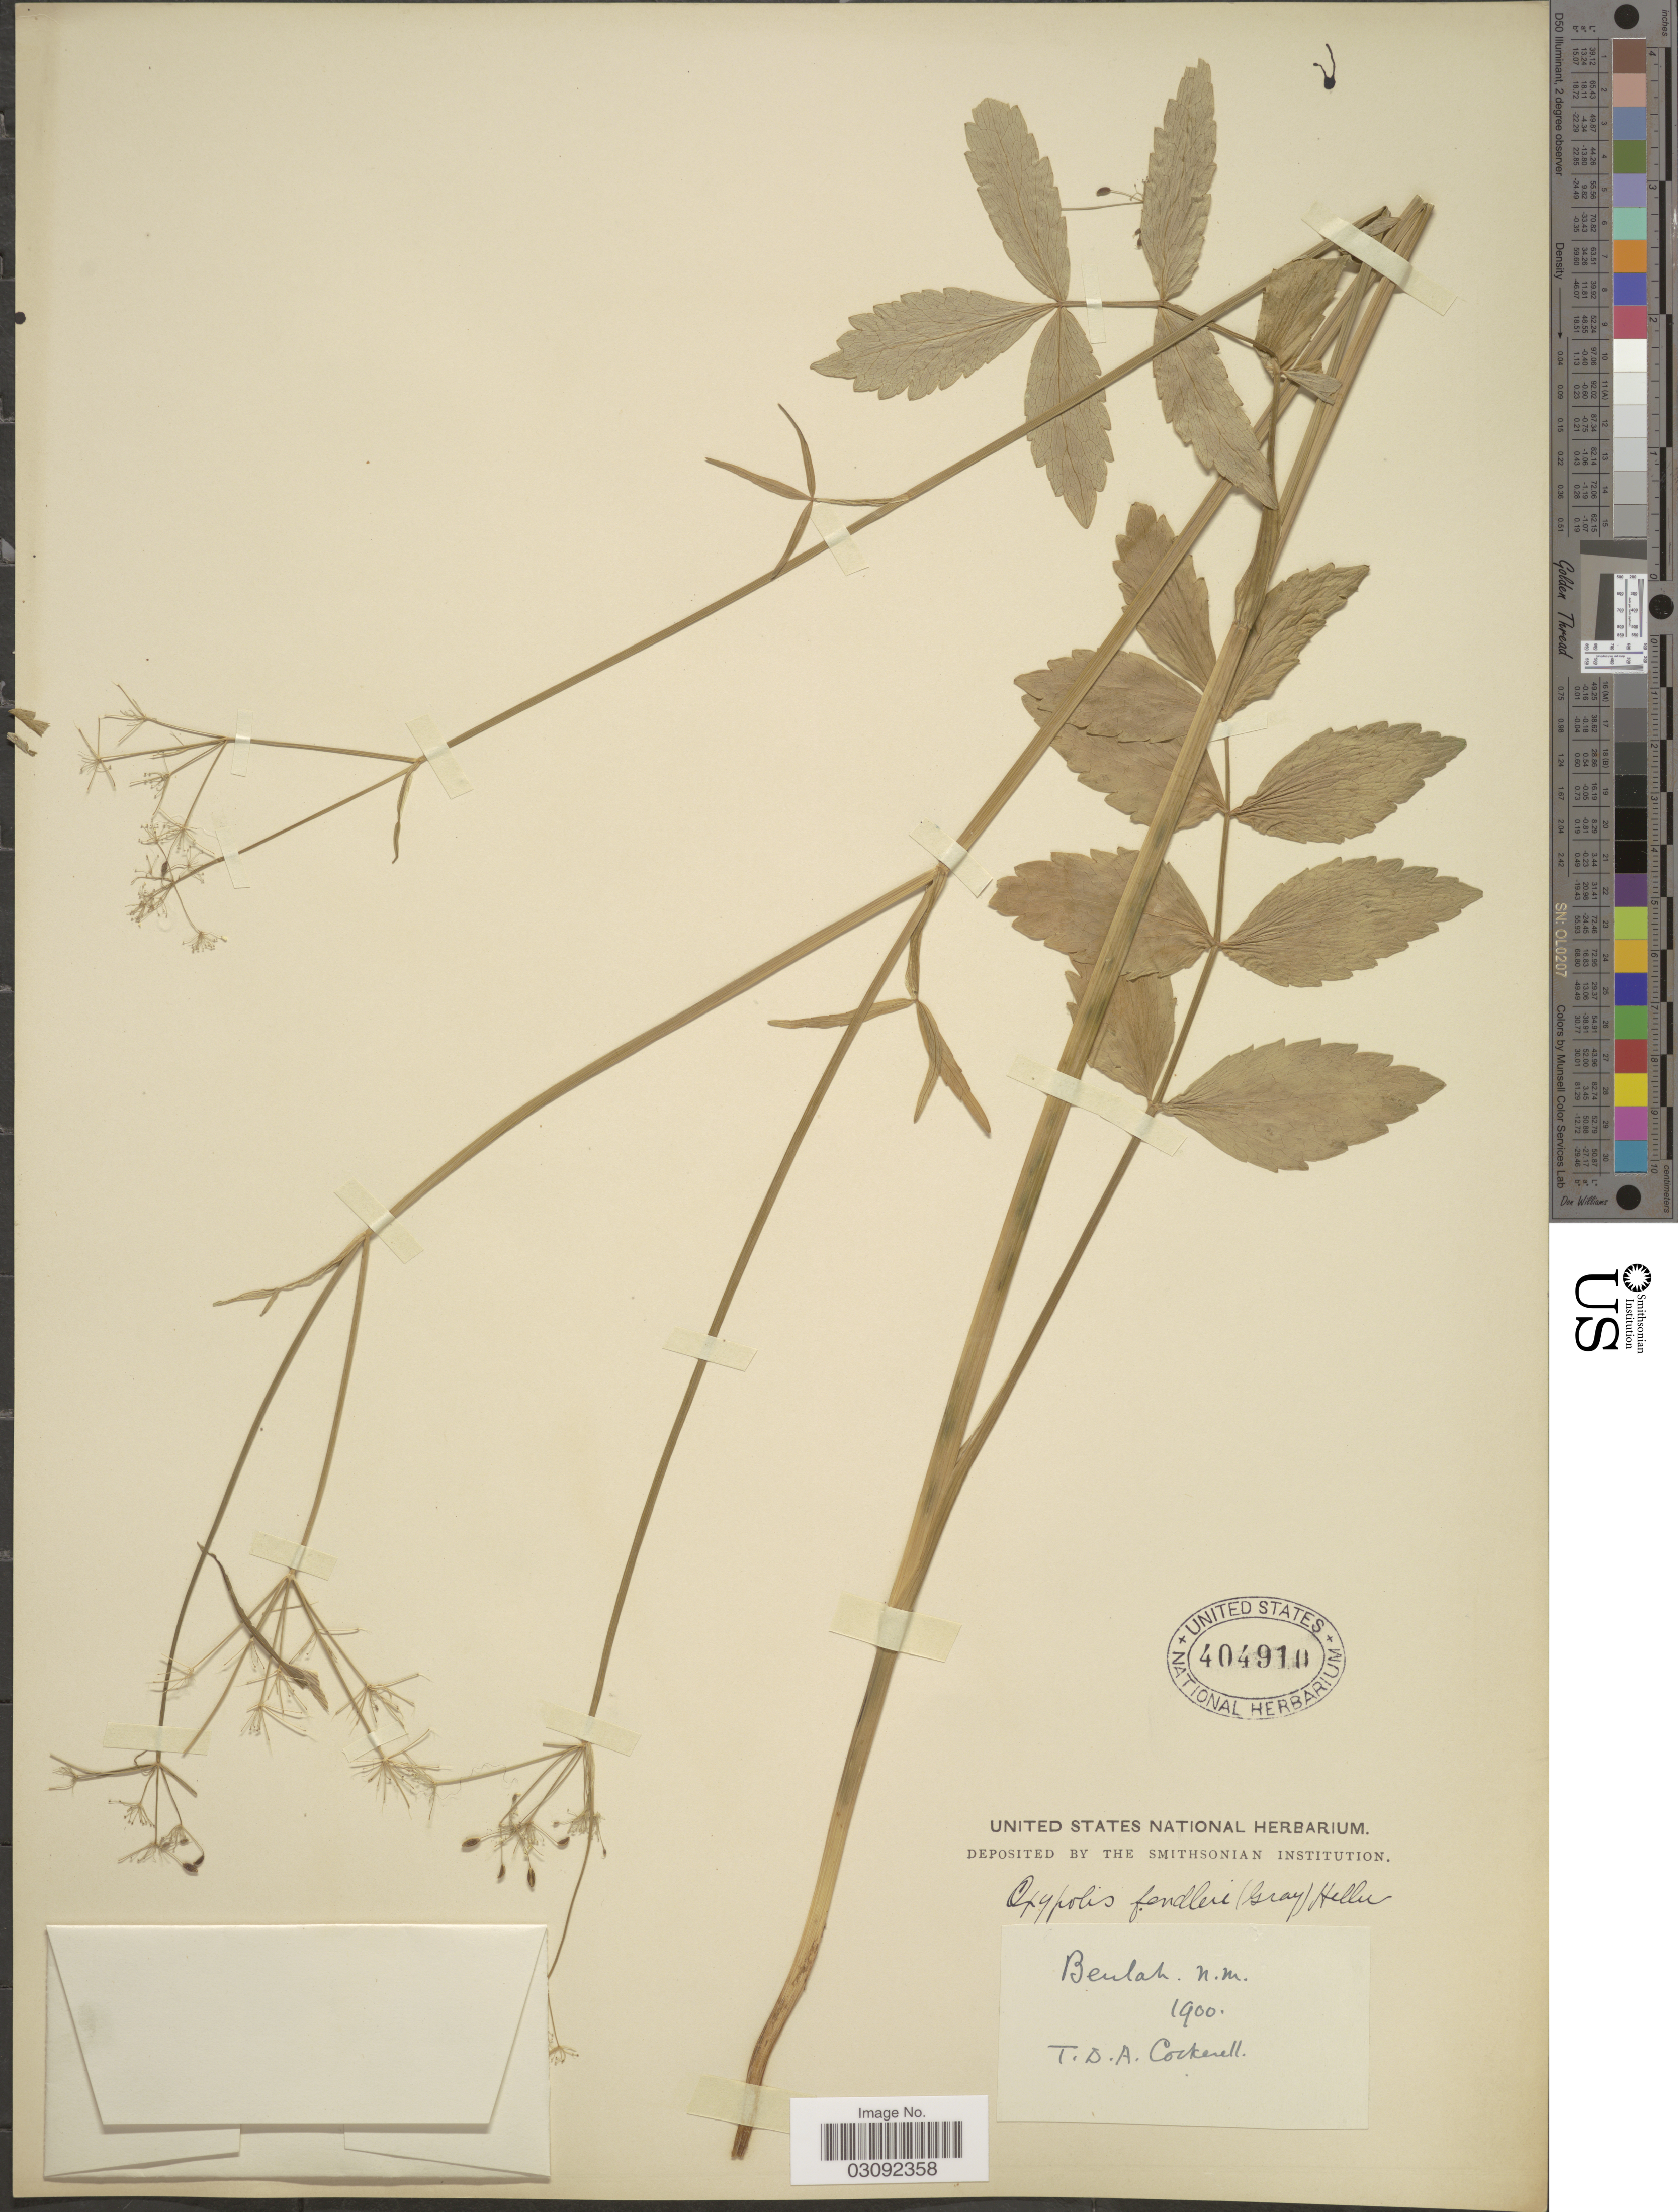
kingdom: Plantae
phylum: Tracheophyta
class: Magnoliopsida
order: Apiales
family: Apiaceae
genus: Oxypolis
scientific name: Oxypolis fendleri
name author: (A. Gray) A. Heller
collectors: T. Cockerell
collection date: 1900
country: United States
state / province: New Mexico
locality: Beulah.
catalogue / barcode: US 404910